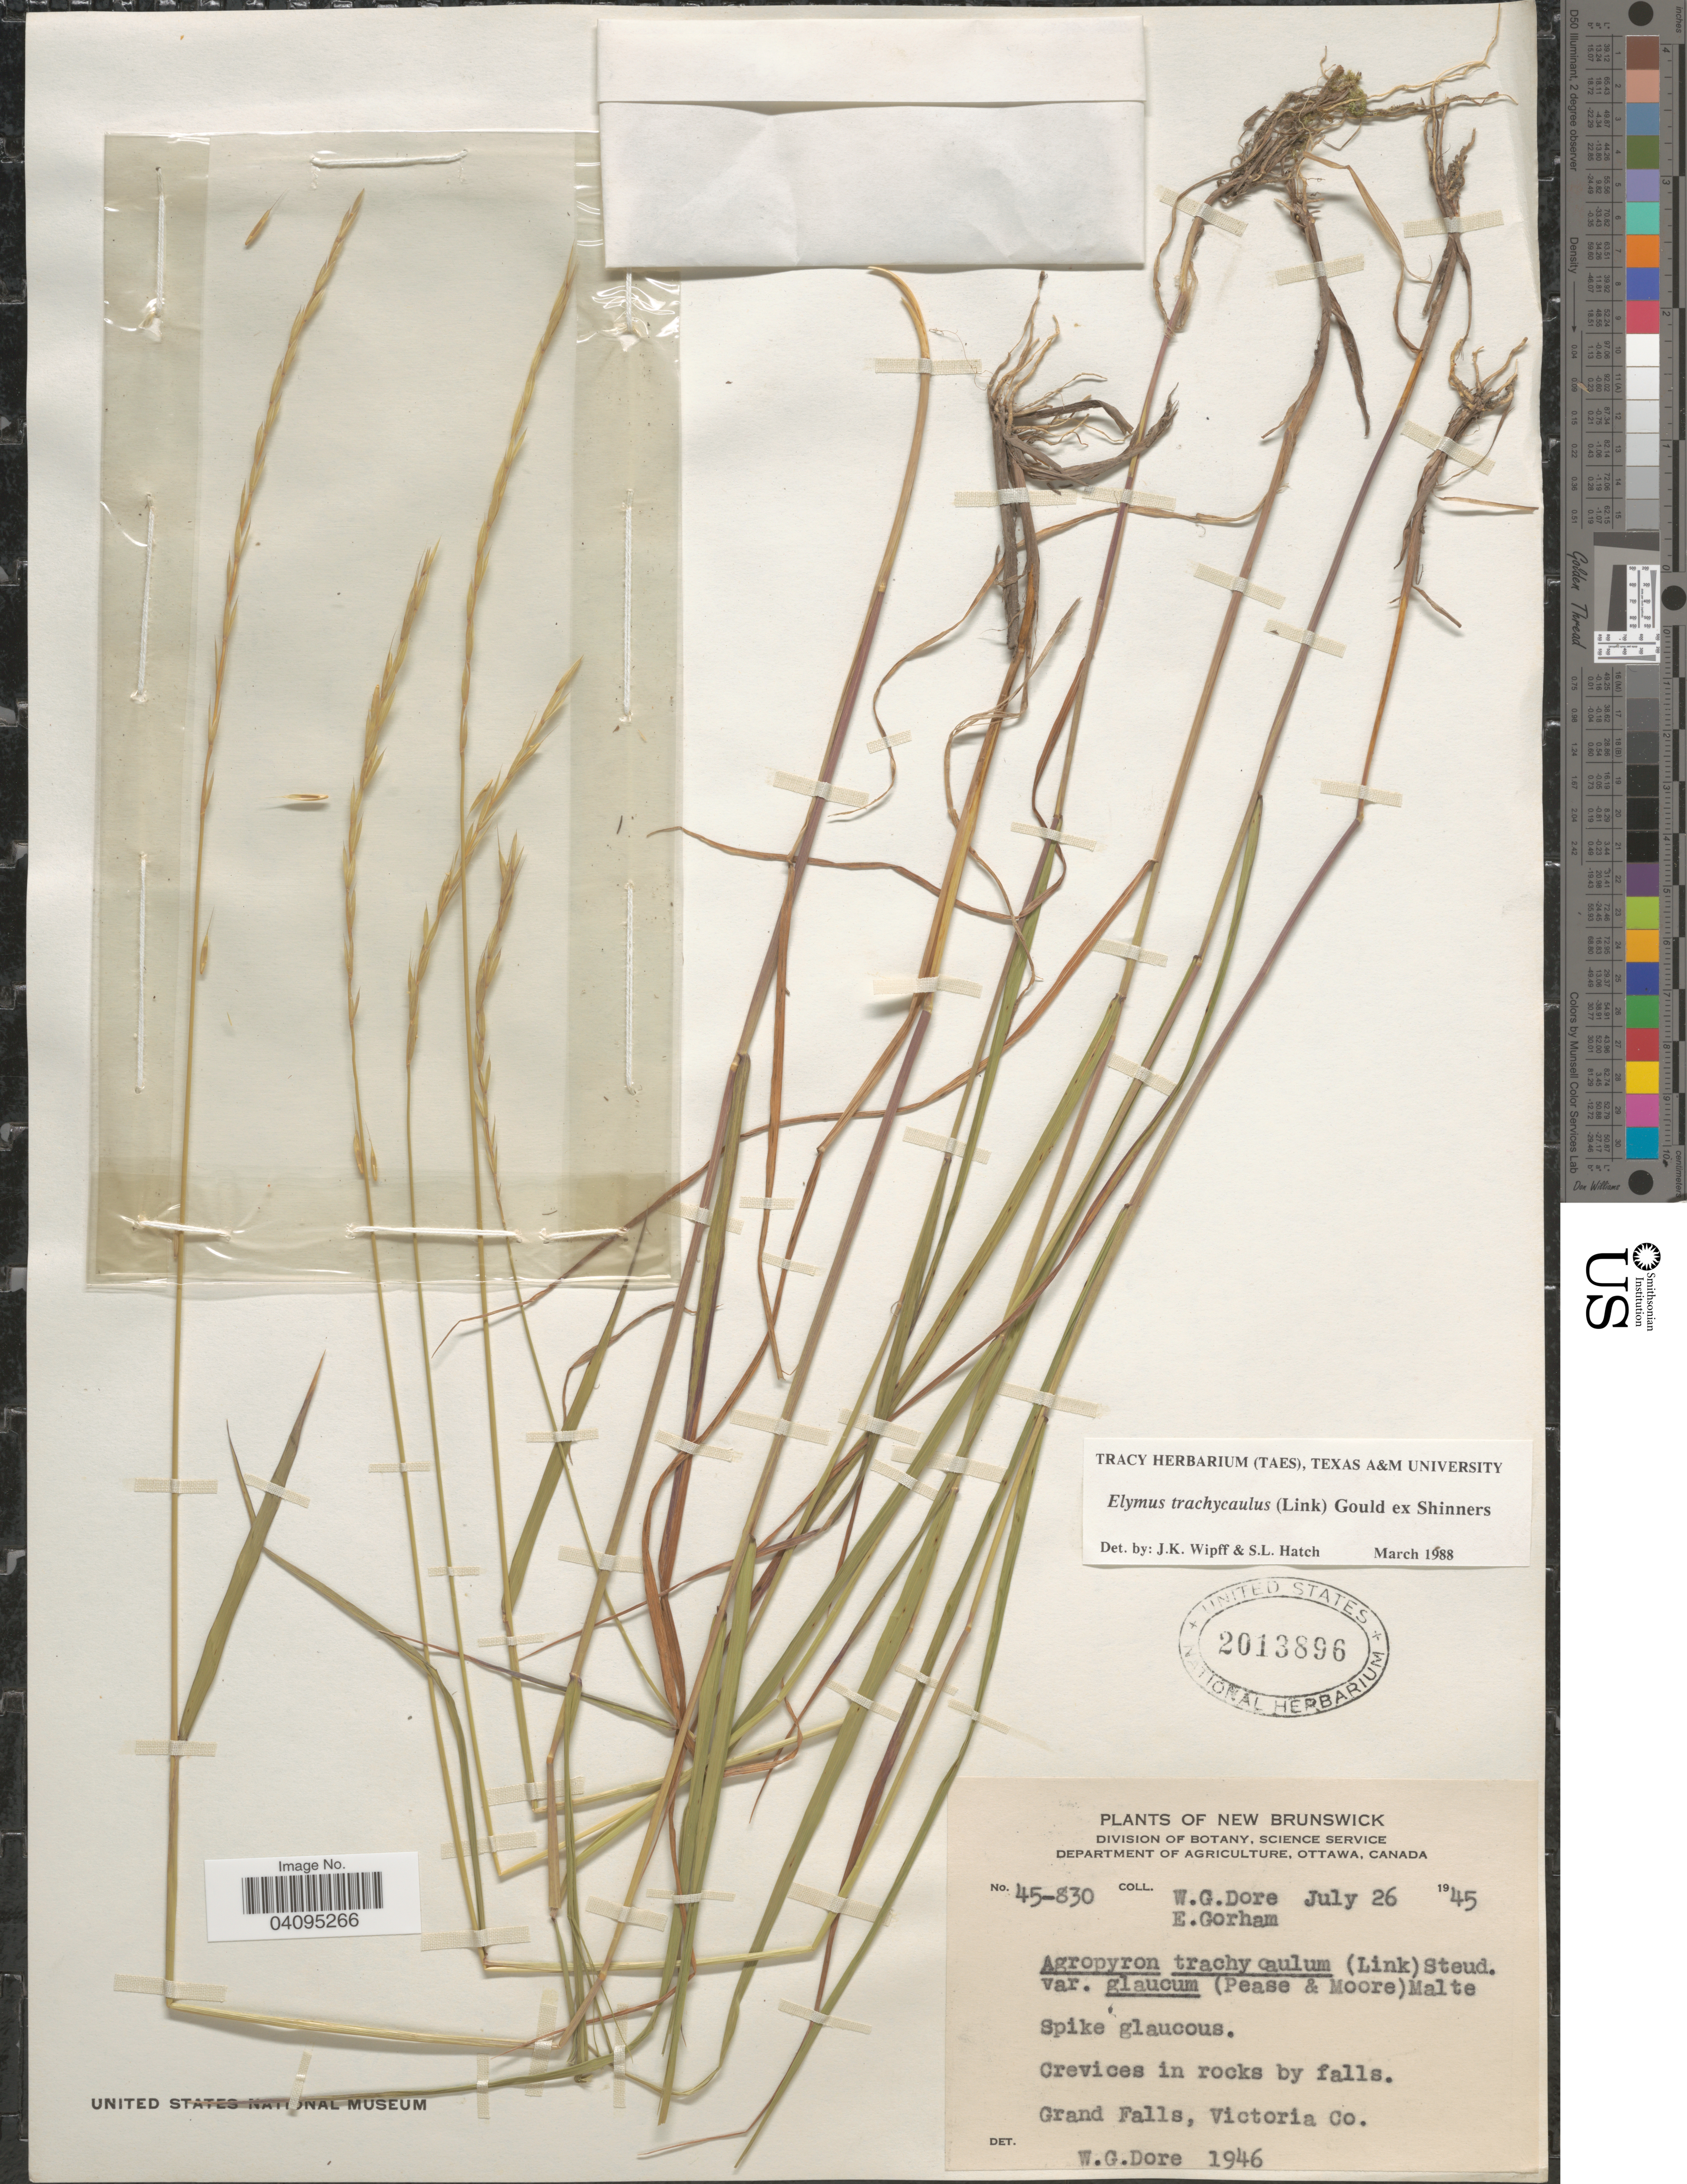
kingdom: Plantae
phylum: Tracheophyta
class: Liliopsida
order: Poales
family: Poaceae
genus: Elymus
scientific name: Elymus trachycaulus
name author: (Link) Gould ex Shinners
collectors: W. Dore & E. Gorham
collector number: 45-830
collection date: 1945-07-26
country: Canada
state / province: New Brunswick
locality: Grand Falls, Victoria Co.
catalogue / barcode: US 2013896